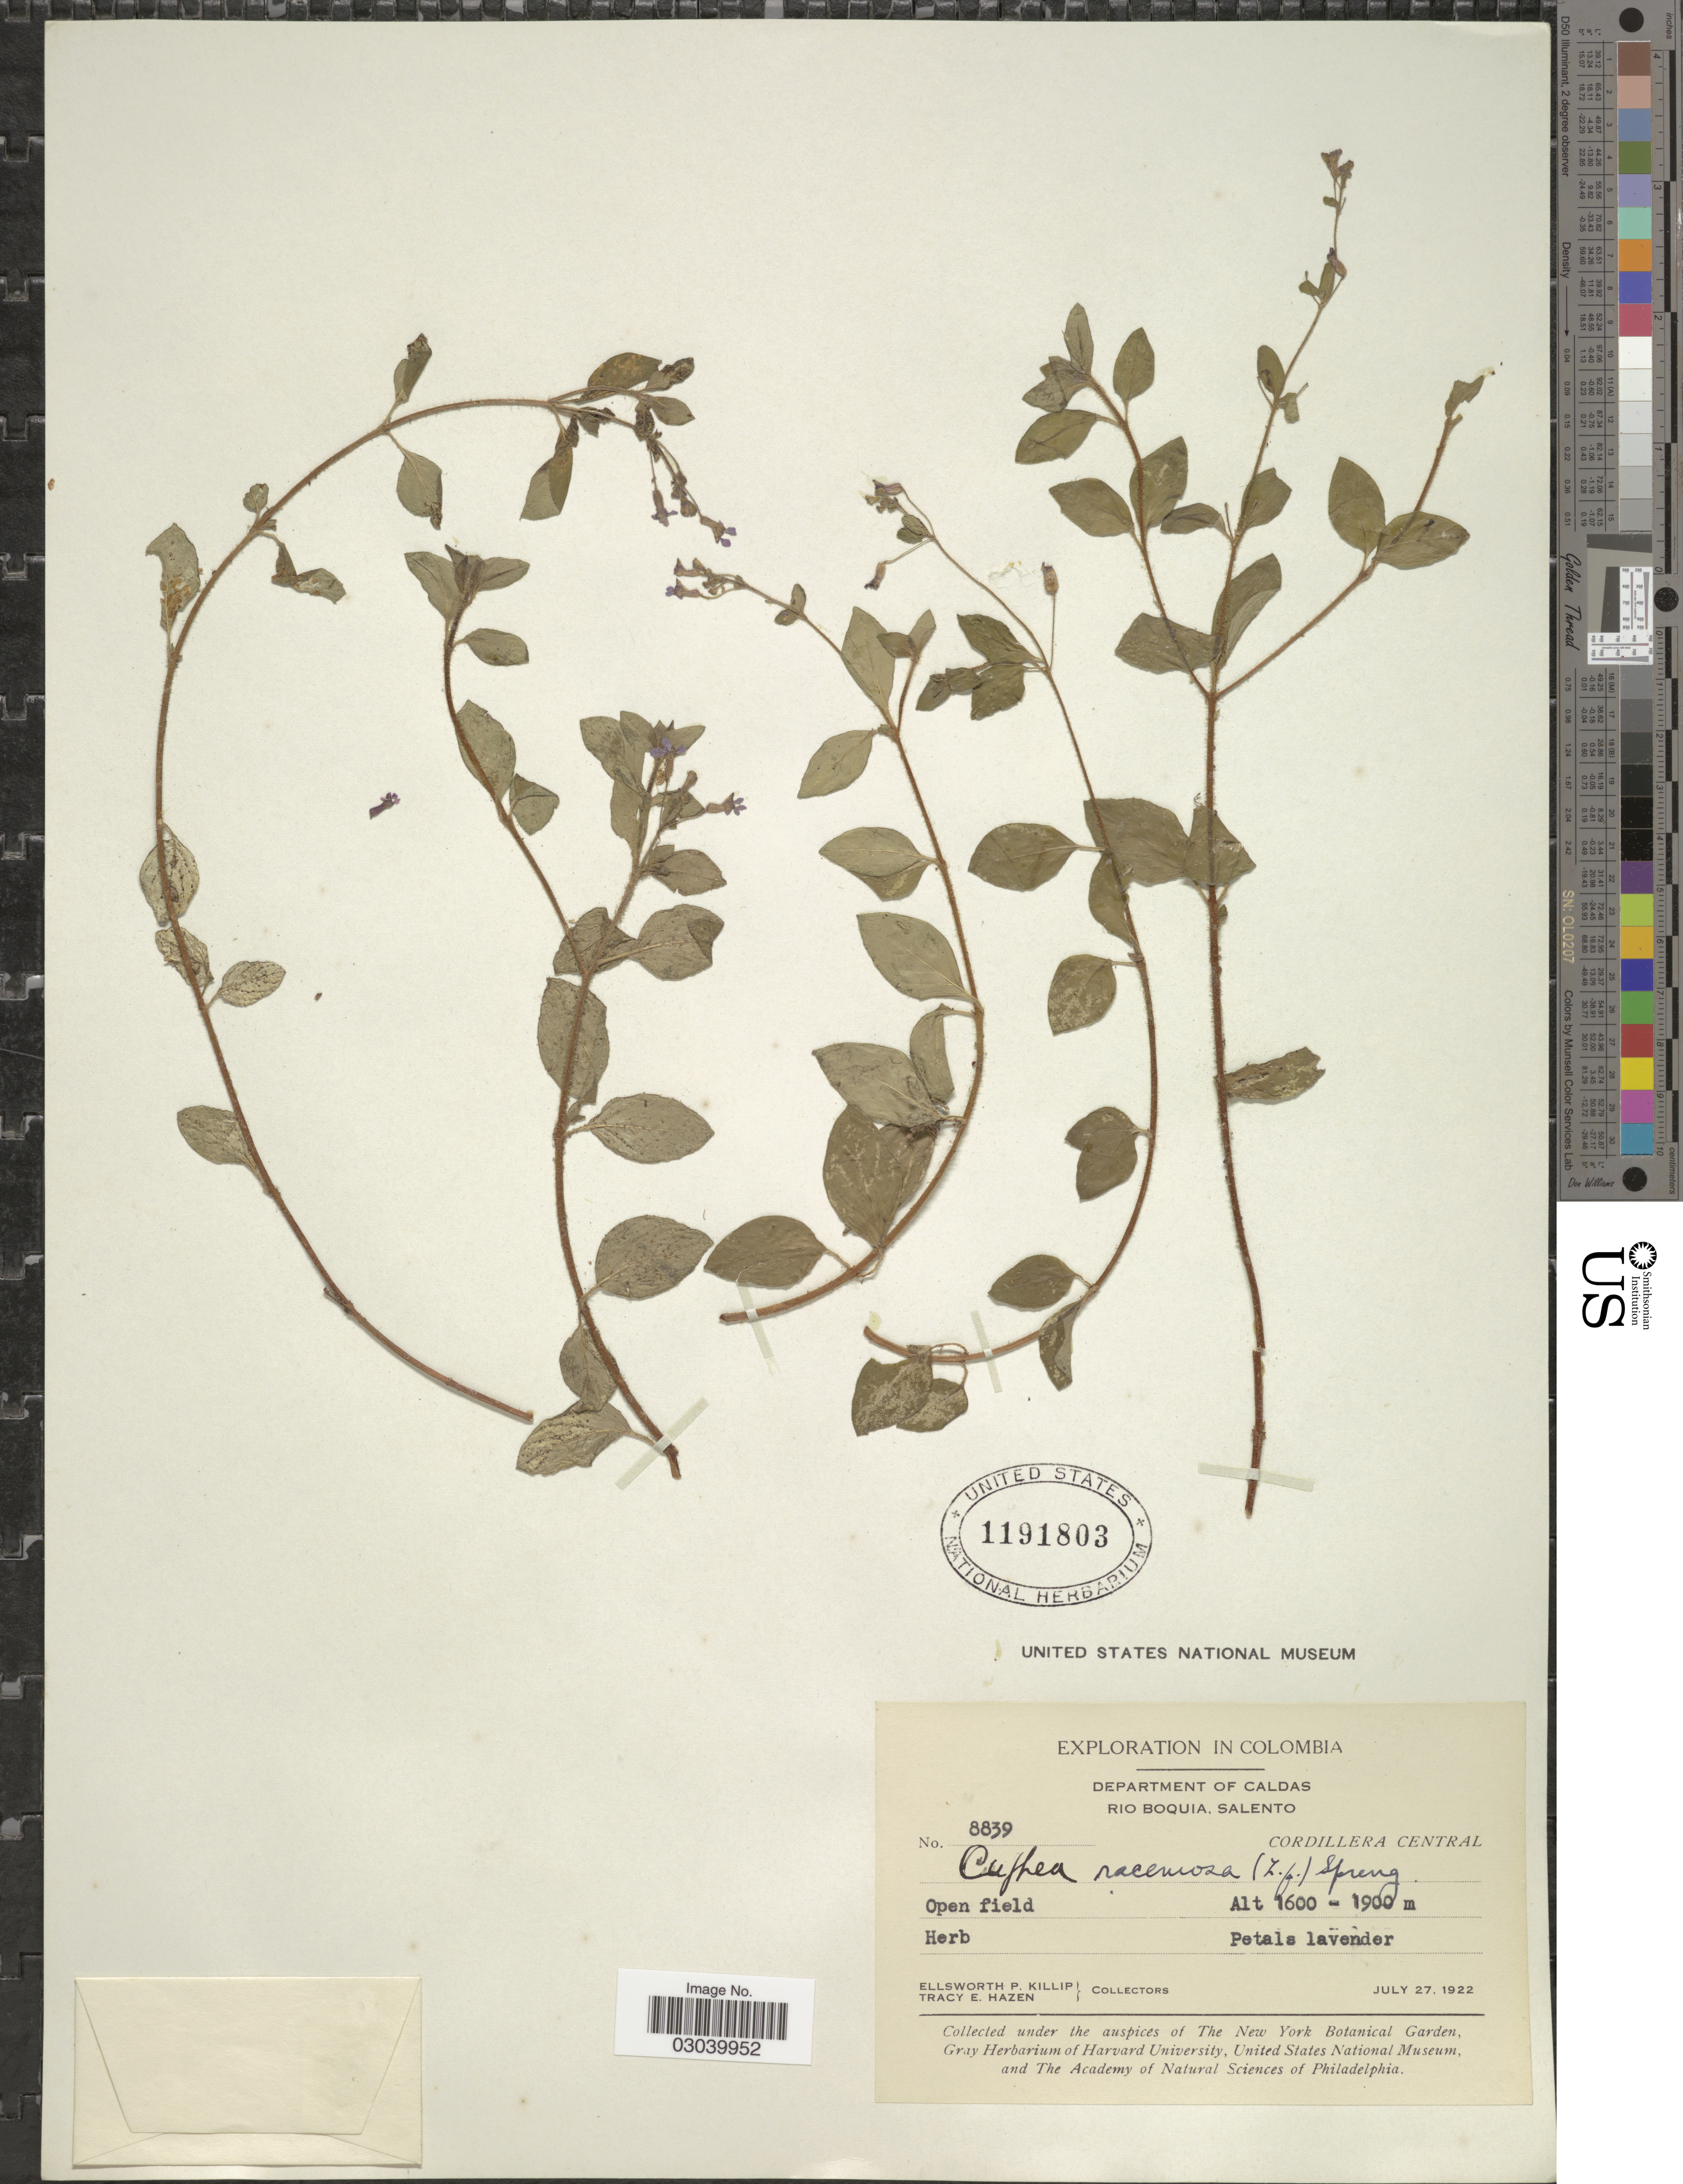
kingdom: Plantae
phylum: Tracheophyta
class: Magnoliopsida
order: Myrtales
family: Lythraceae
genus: Cuphea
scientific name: Cuphea racemosa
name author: (L. f.) Spreng.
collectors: E. P. Killip & T. E. Hazen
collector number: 8839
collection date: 1922-07-27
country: Colombia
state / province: Caldas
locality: Department of Caldas, Rio Boquia, Salento, Cordillera Central.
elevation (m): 1600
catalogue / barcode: US 1191803